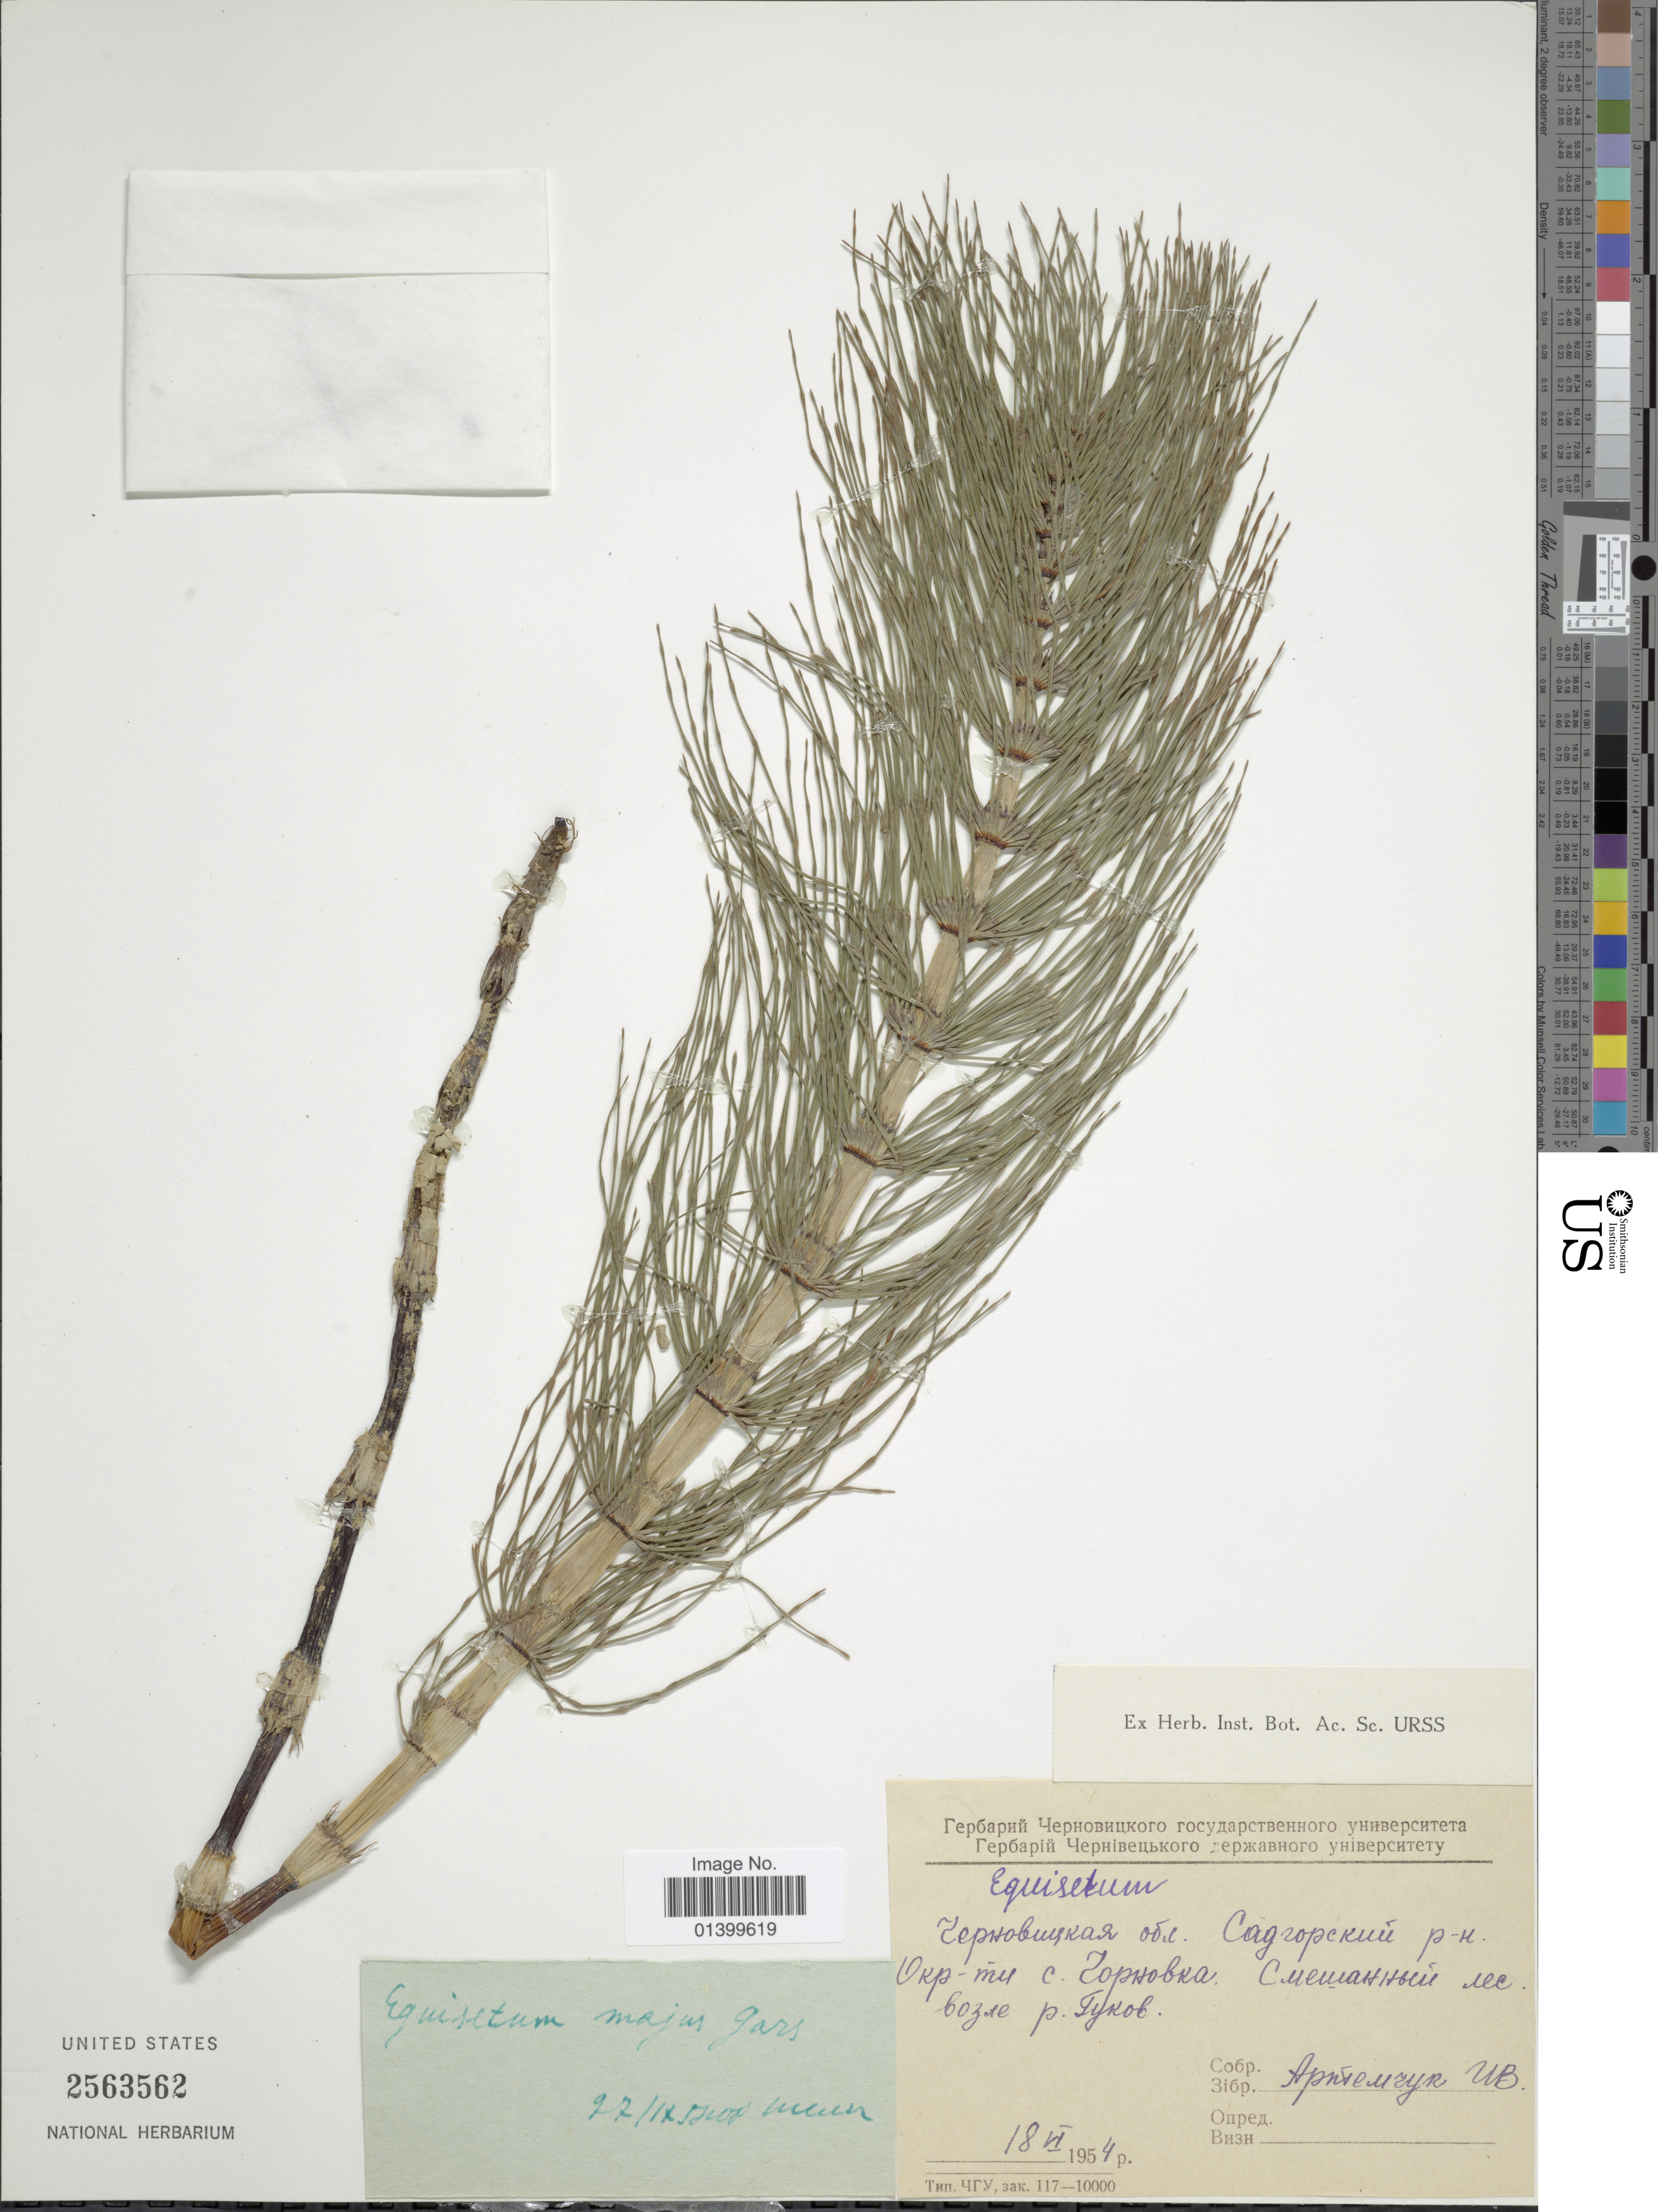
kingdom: Plantae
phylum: Tracheophyta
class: Polypodiopsida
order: Equisetales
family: Equisetaceae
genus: Equisetum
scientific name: Equisetum sp.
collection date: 1954-06-18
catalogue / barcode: US 2563562